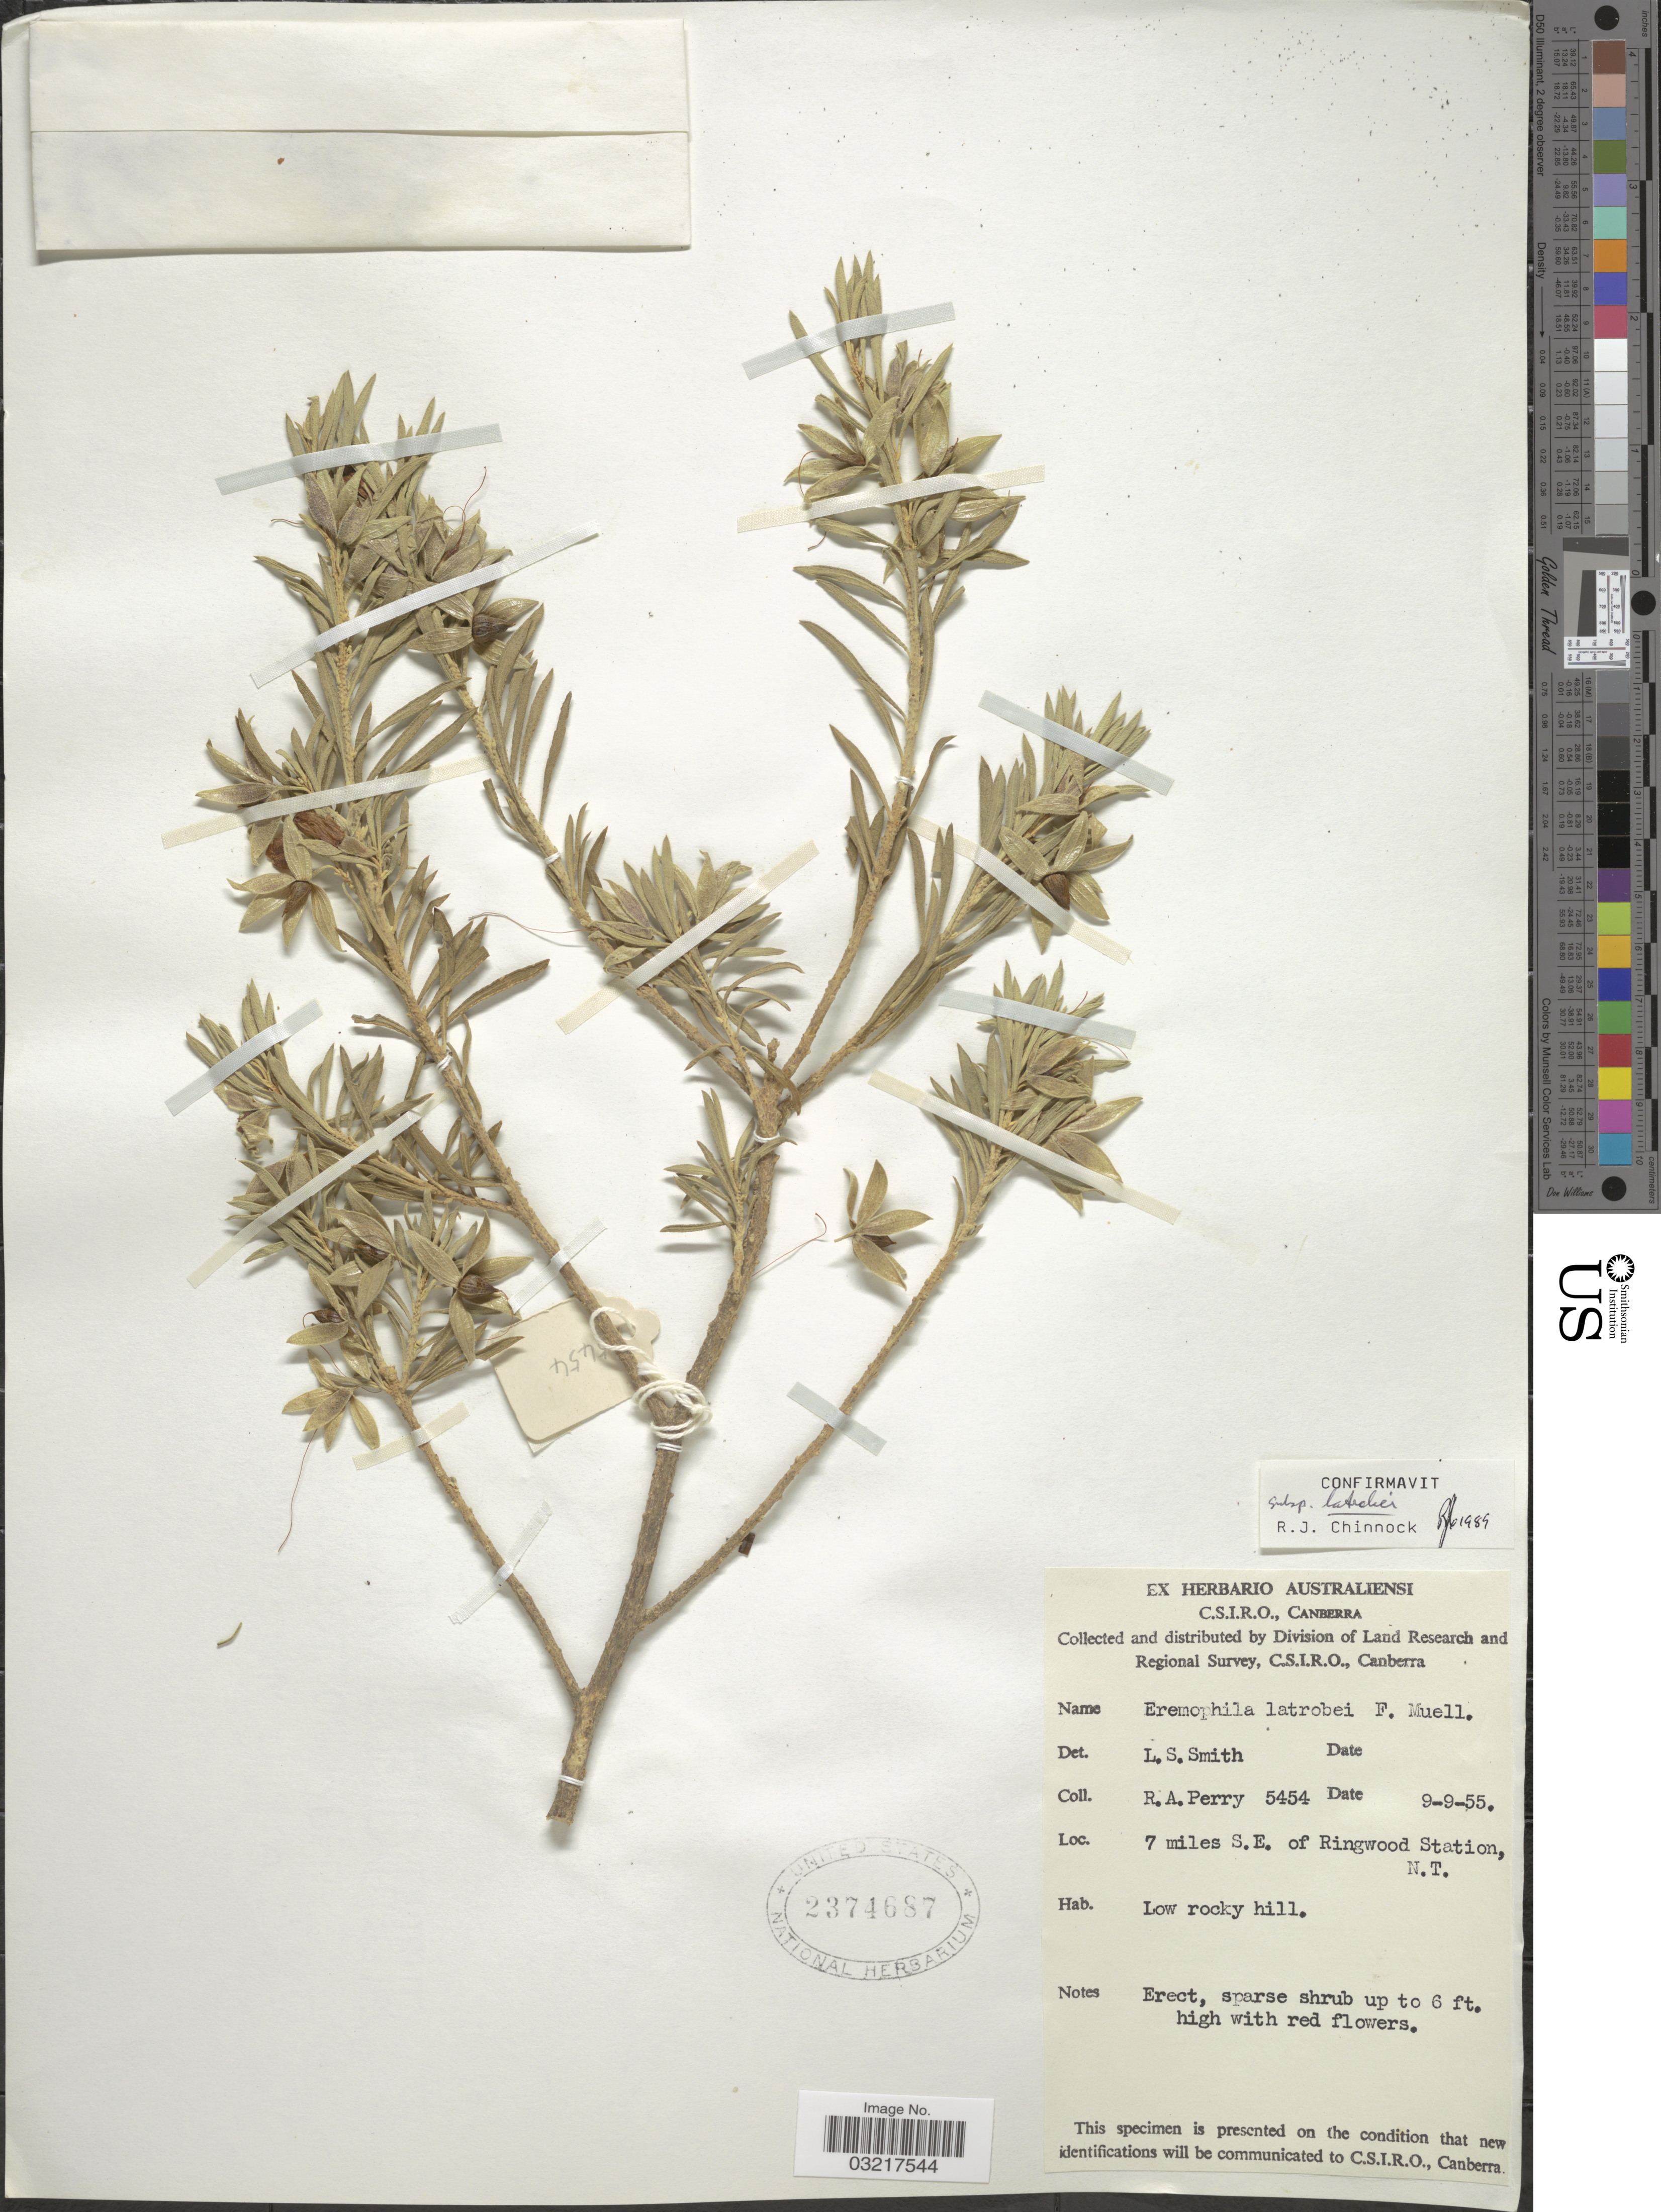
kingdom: Plantae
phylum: Tracheophyta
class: Magnoliopsida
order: Lamiales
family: Scrophulariaceae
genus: Eremophila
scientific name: Eremophila latrobei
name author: F. Muell.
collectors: Perry, R. A.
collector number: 5454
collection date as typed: Transcribed d/m/y: 9/9/55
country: Australia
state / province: Northern Territory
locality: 7 miles S.E. of Ringwood Station, N.T.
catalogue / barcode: US 2374687